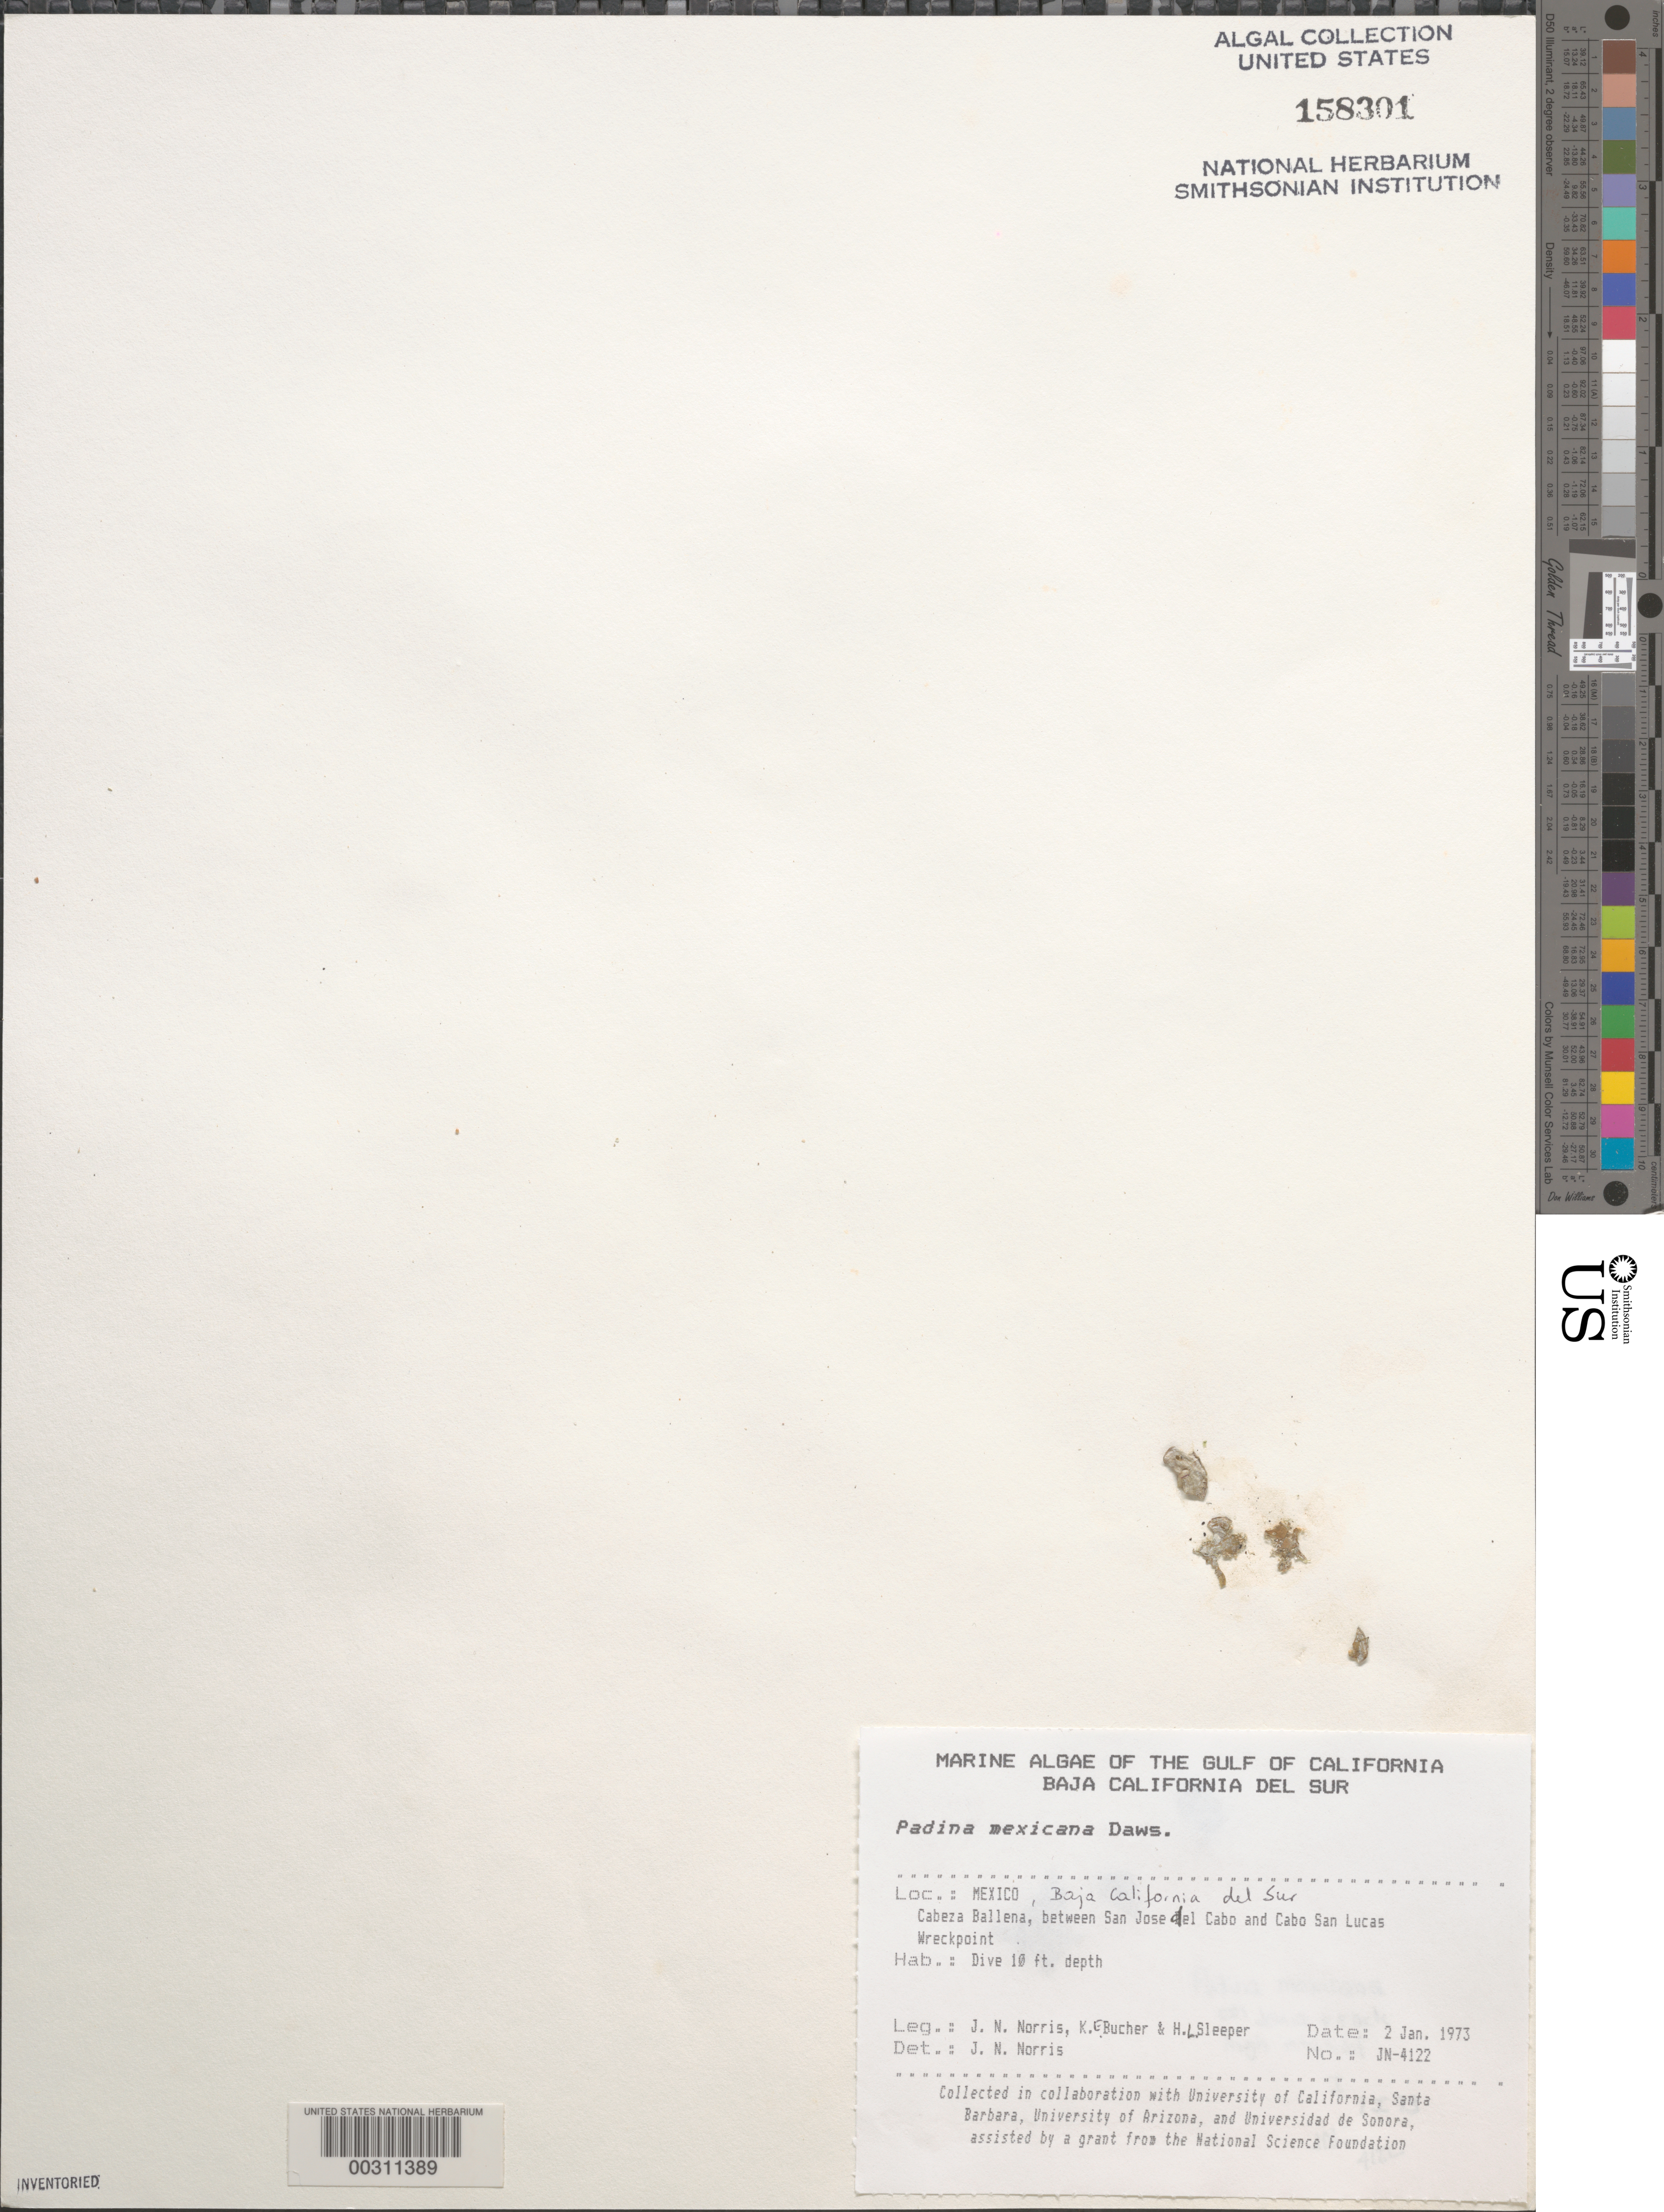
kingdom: Chromista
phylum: Ochrophyta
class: Phaeophyceae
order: Dictyotales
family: Dictyotaceae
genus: Padina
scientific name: Padina mexicana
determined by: Norris, James N.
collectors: J. N. Norris, K. E. Bucher & H. Sleeper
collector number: JN-4122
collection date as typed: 02 Jan 1973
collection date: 1973-01-02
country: Mexico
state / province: Baja California Sur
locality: Cabeza Ballena between San Jose del Cabo and Cabo San Lucas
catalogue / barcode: US 158301